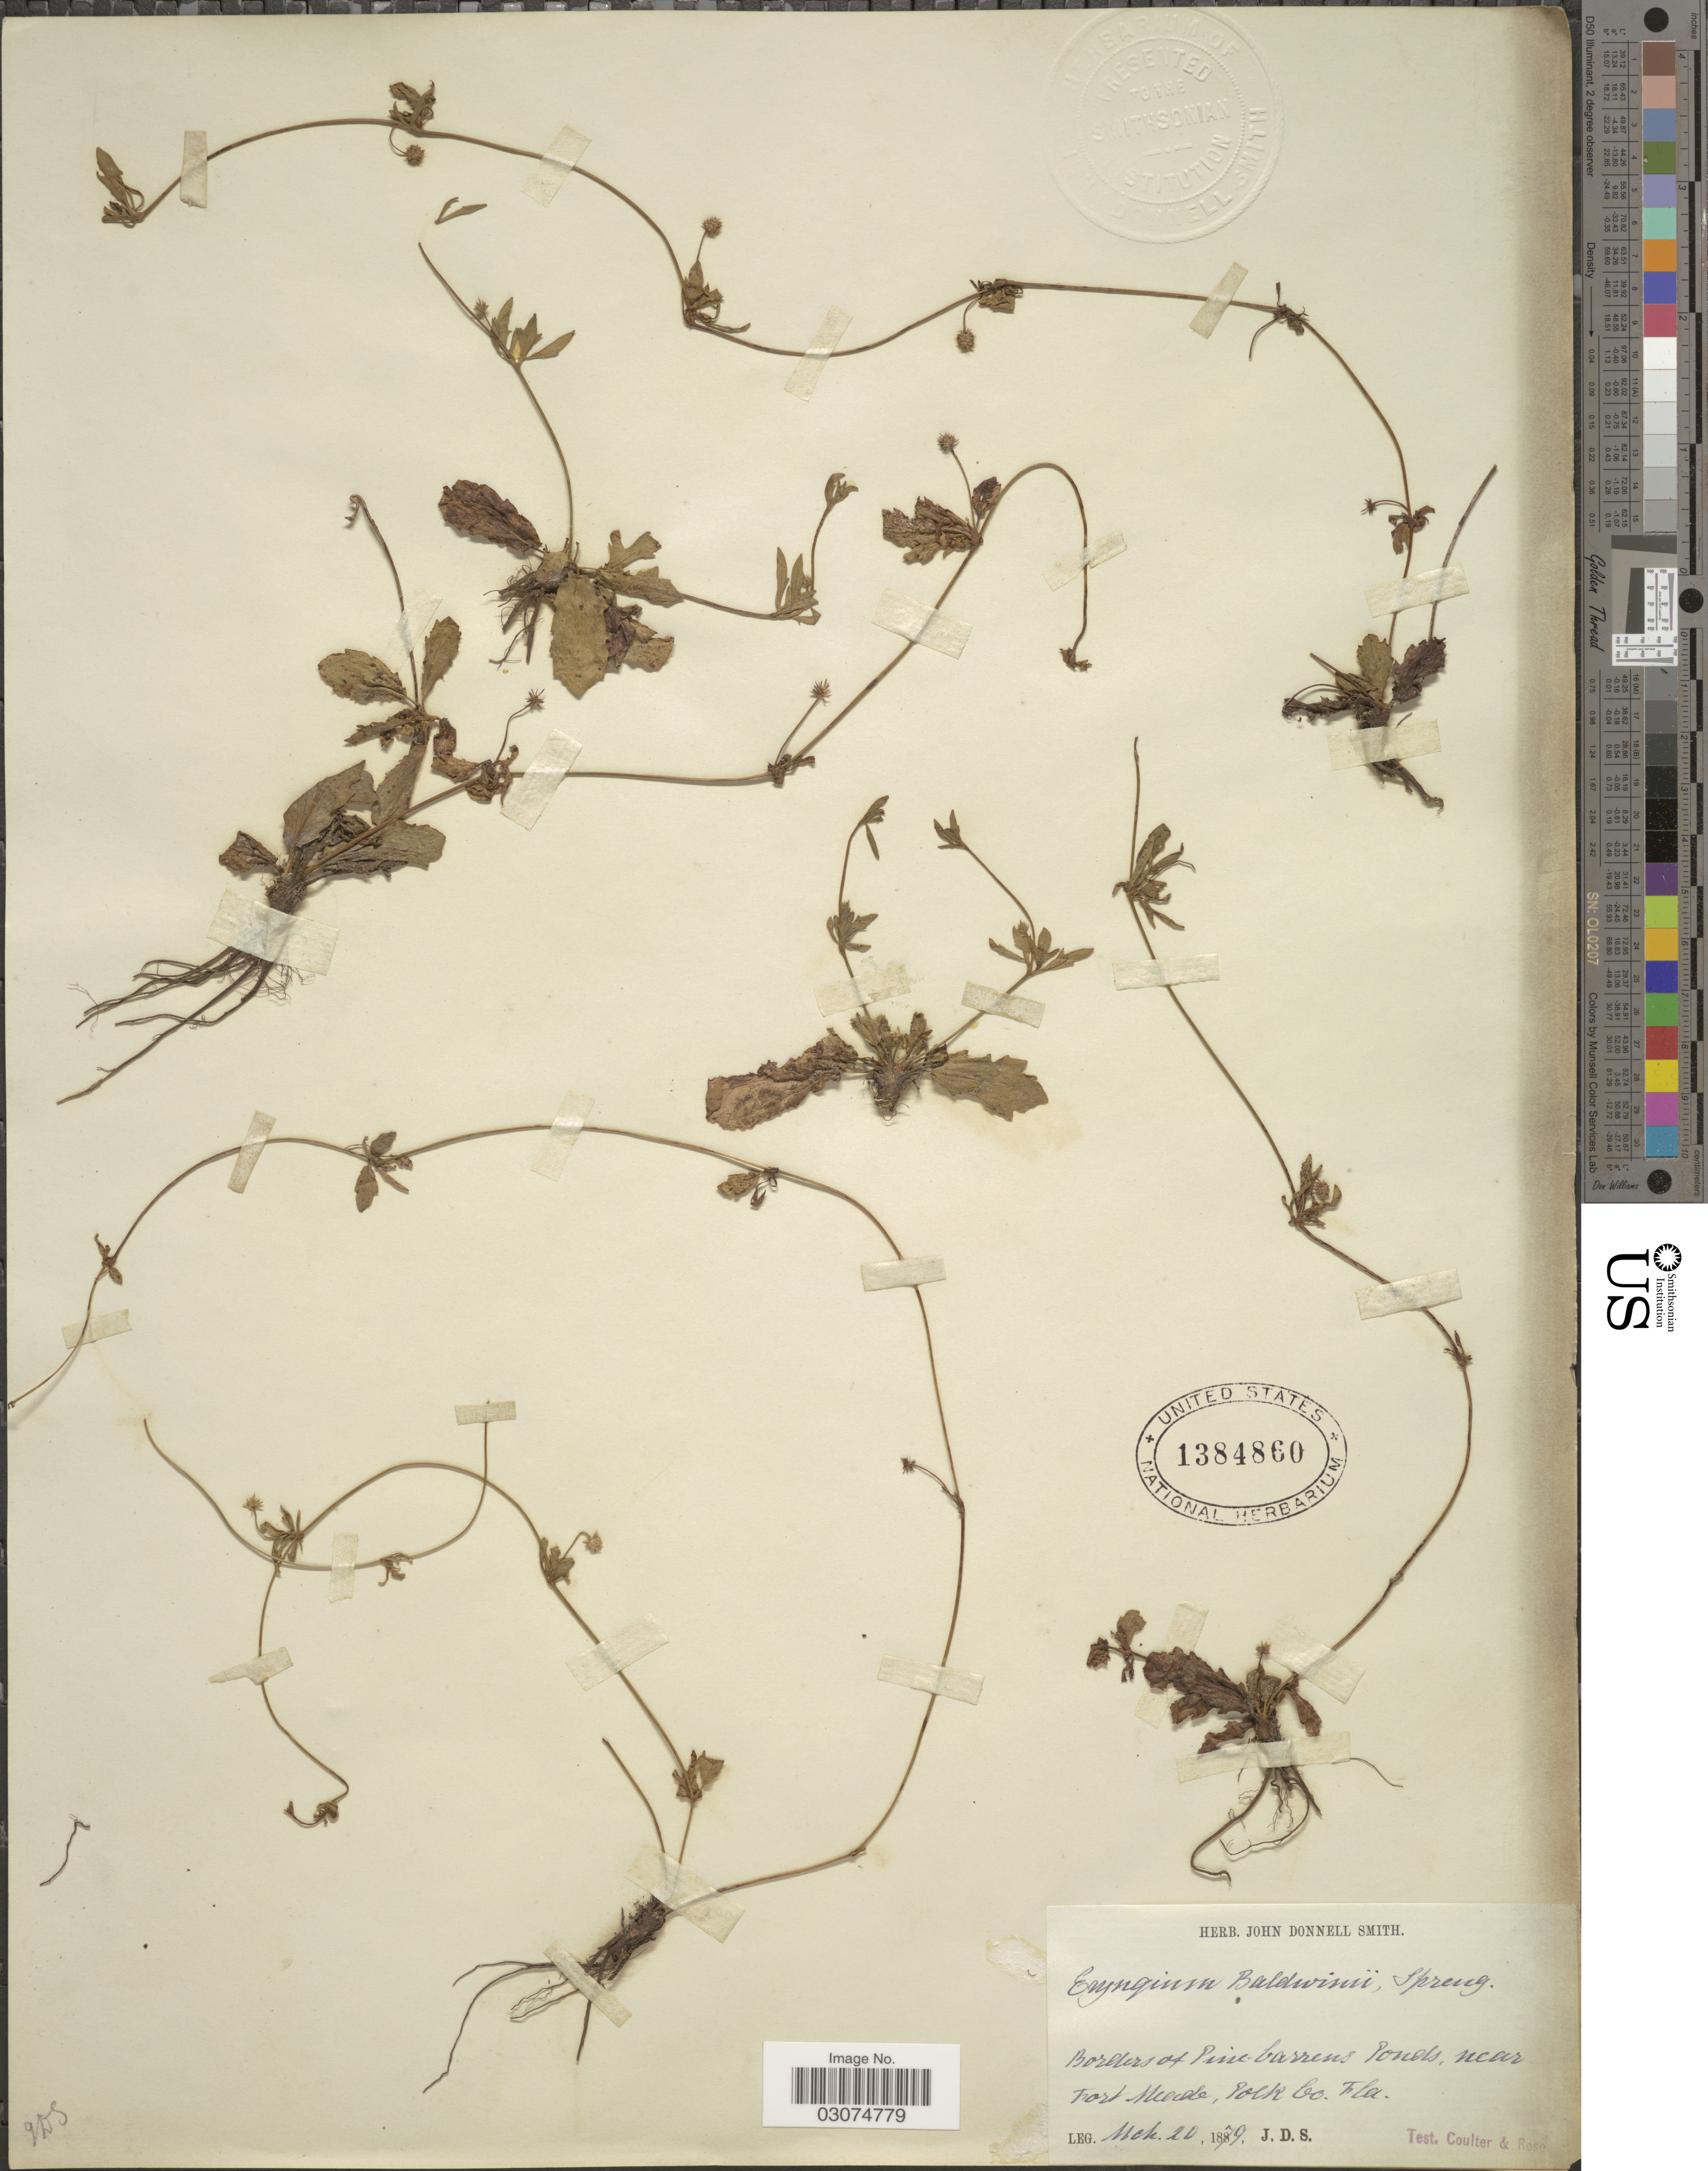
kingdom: Plantae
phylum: Tracheophyta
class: Magnoliopsida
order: Apiales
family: Apiaceae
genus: Eryngium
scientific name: Eryngium baldwinii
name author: Spreng.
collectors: J. Donnell Smith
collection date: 1879-03-20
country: United States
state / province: Florida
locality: Near Fort Meade, Polk Co. Fla.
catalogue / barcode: US 1384860